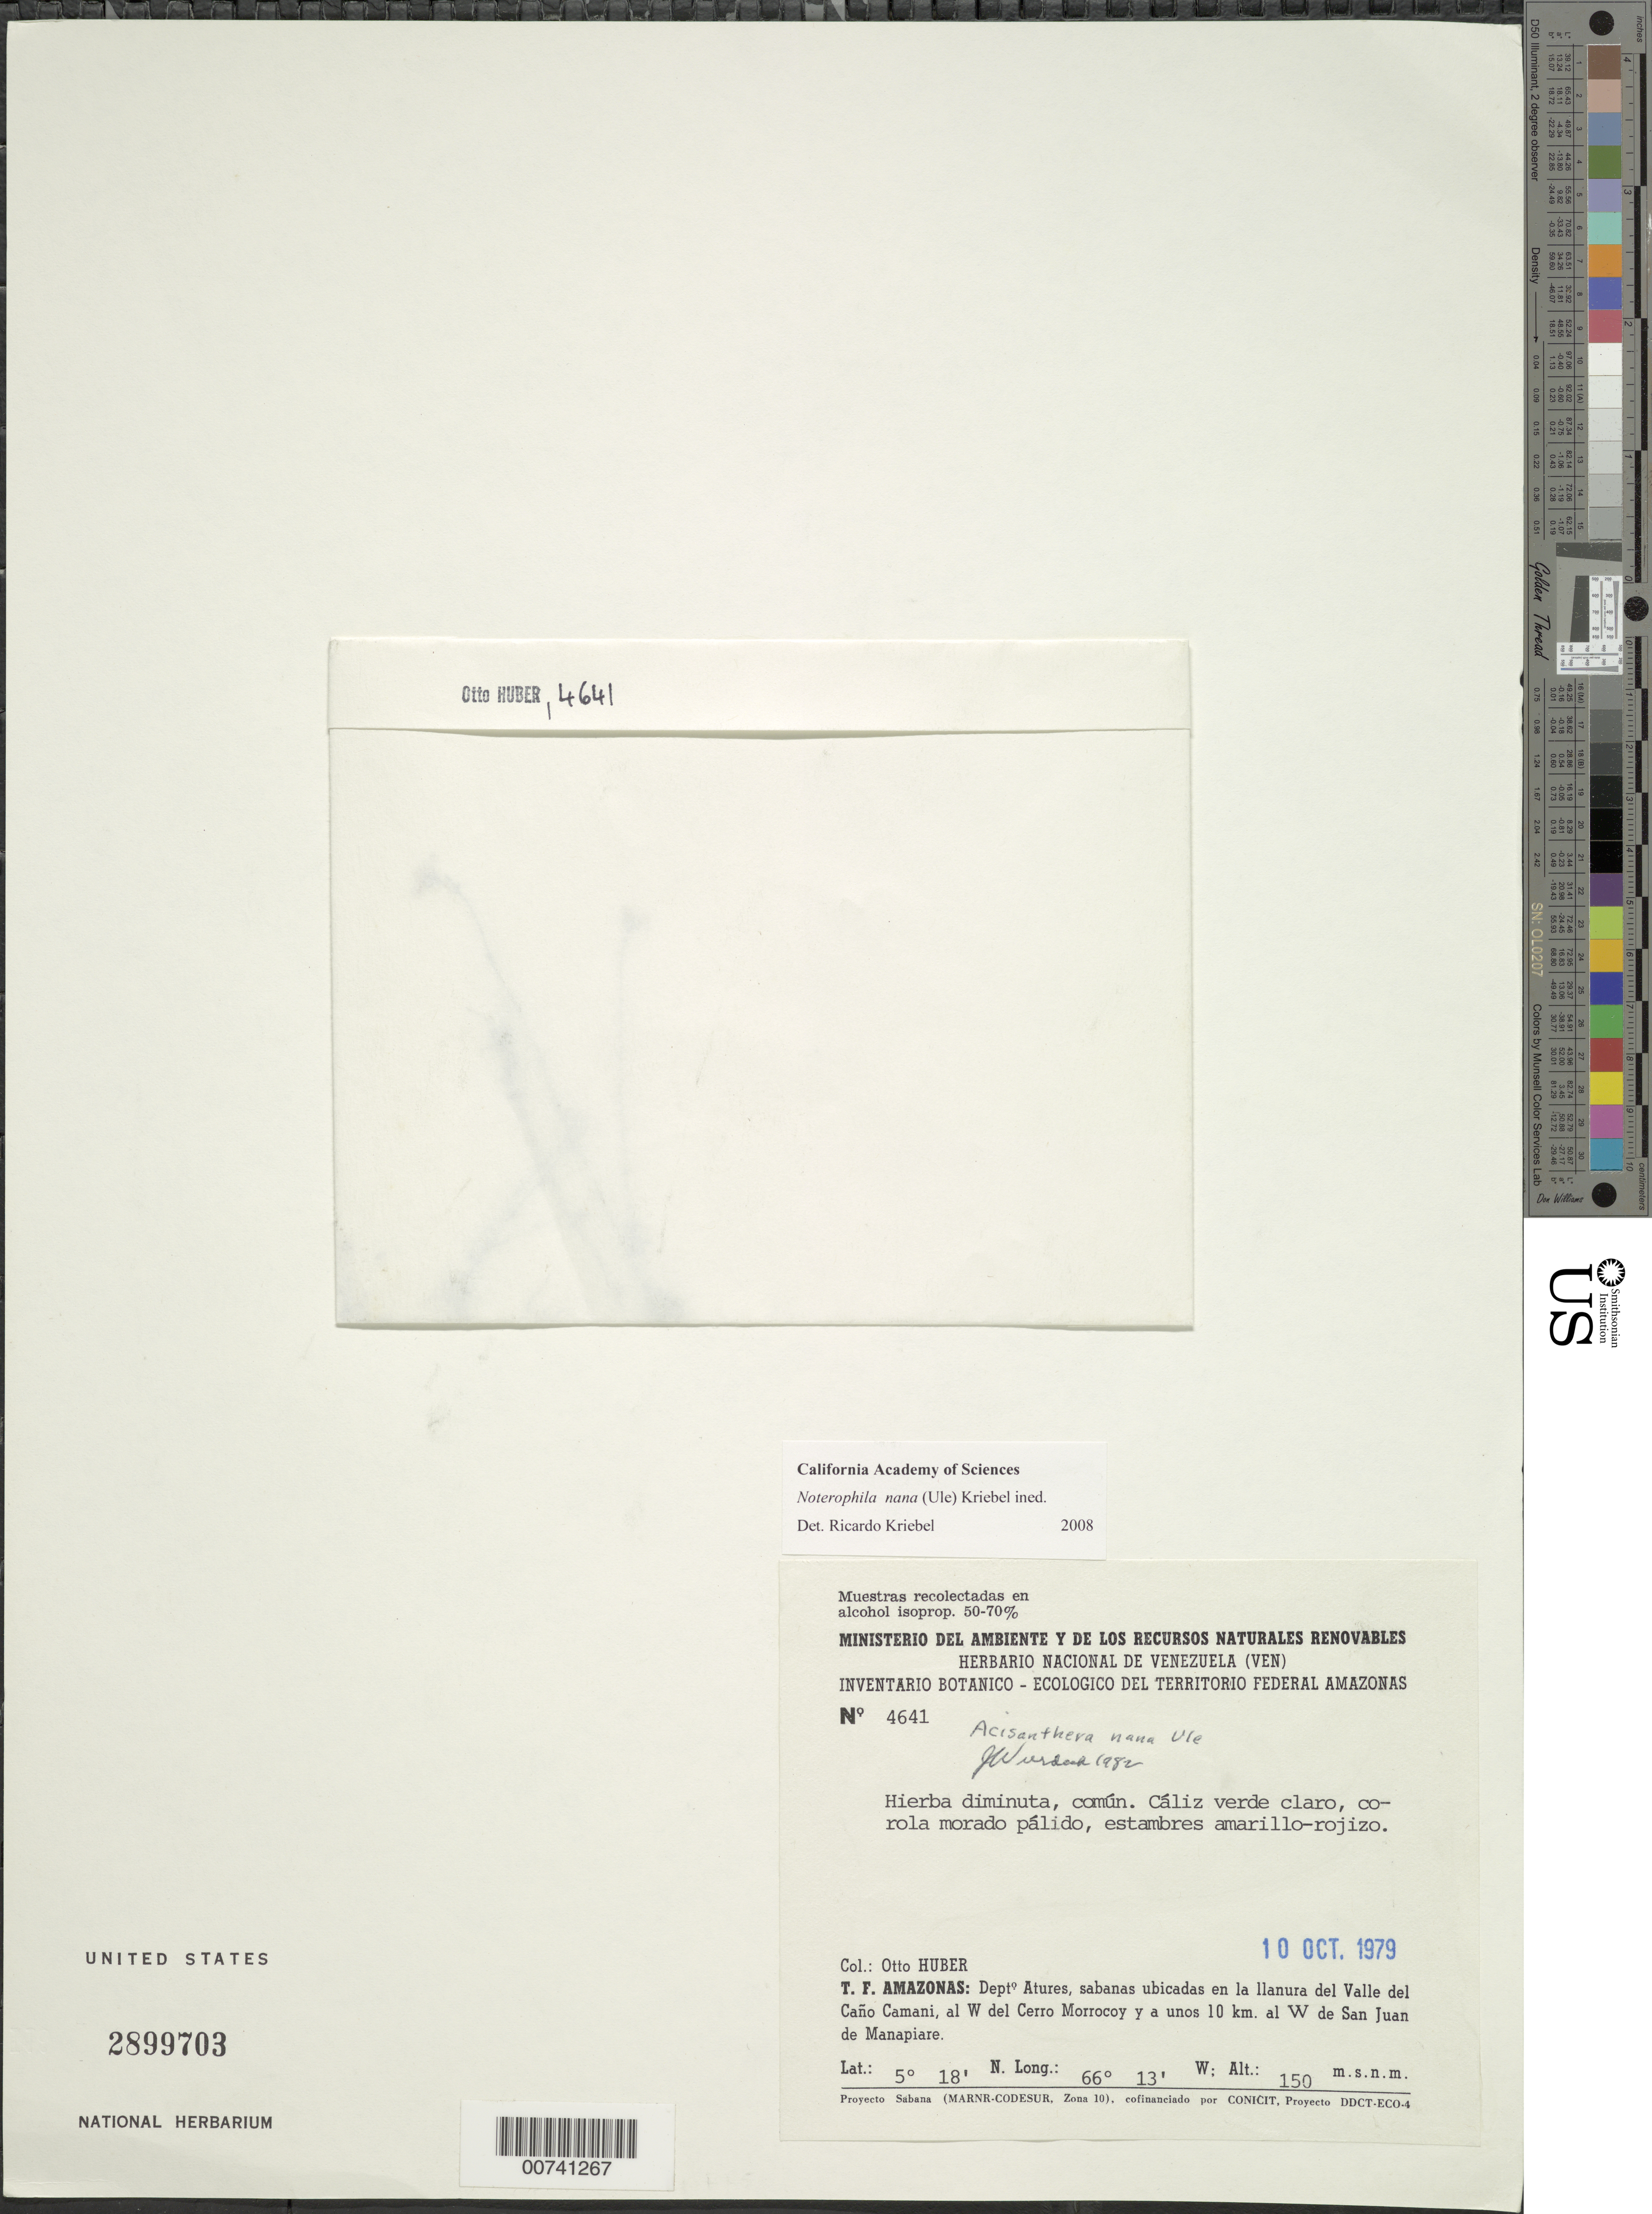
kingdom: Plantae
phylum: Tracheophyta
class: Magnoliopsida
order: Myrtales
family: Melastomataceae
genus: Noterophila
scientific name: Noterophila nana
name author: (Ule) Kriebel & M.J. Rocha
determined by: Nunes da Silva, Diego, (RB), Jardim Botanico do Rio de Janeiro - Herbario (BRAZIL)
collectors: O. Huber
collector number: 4641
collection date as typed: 10-Oct-79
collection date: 1979-10-10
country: Venezuela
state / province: Amazonas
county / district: Atures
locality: Caño Camani, valle; W del Cerro Morrocoy y 10 km W de San Juan de Manapiare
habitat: Savannas located on the plains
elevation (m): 150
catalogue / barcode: US 2899703